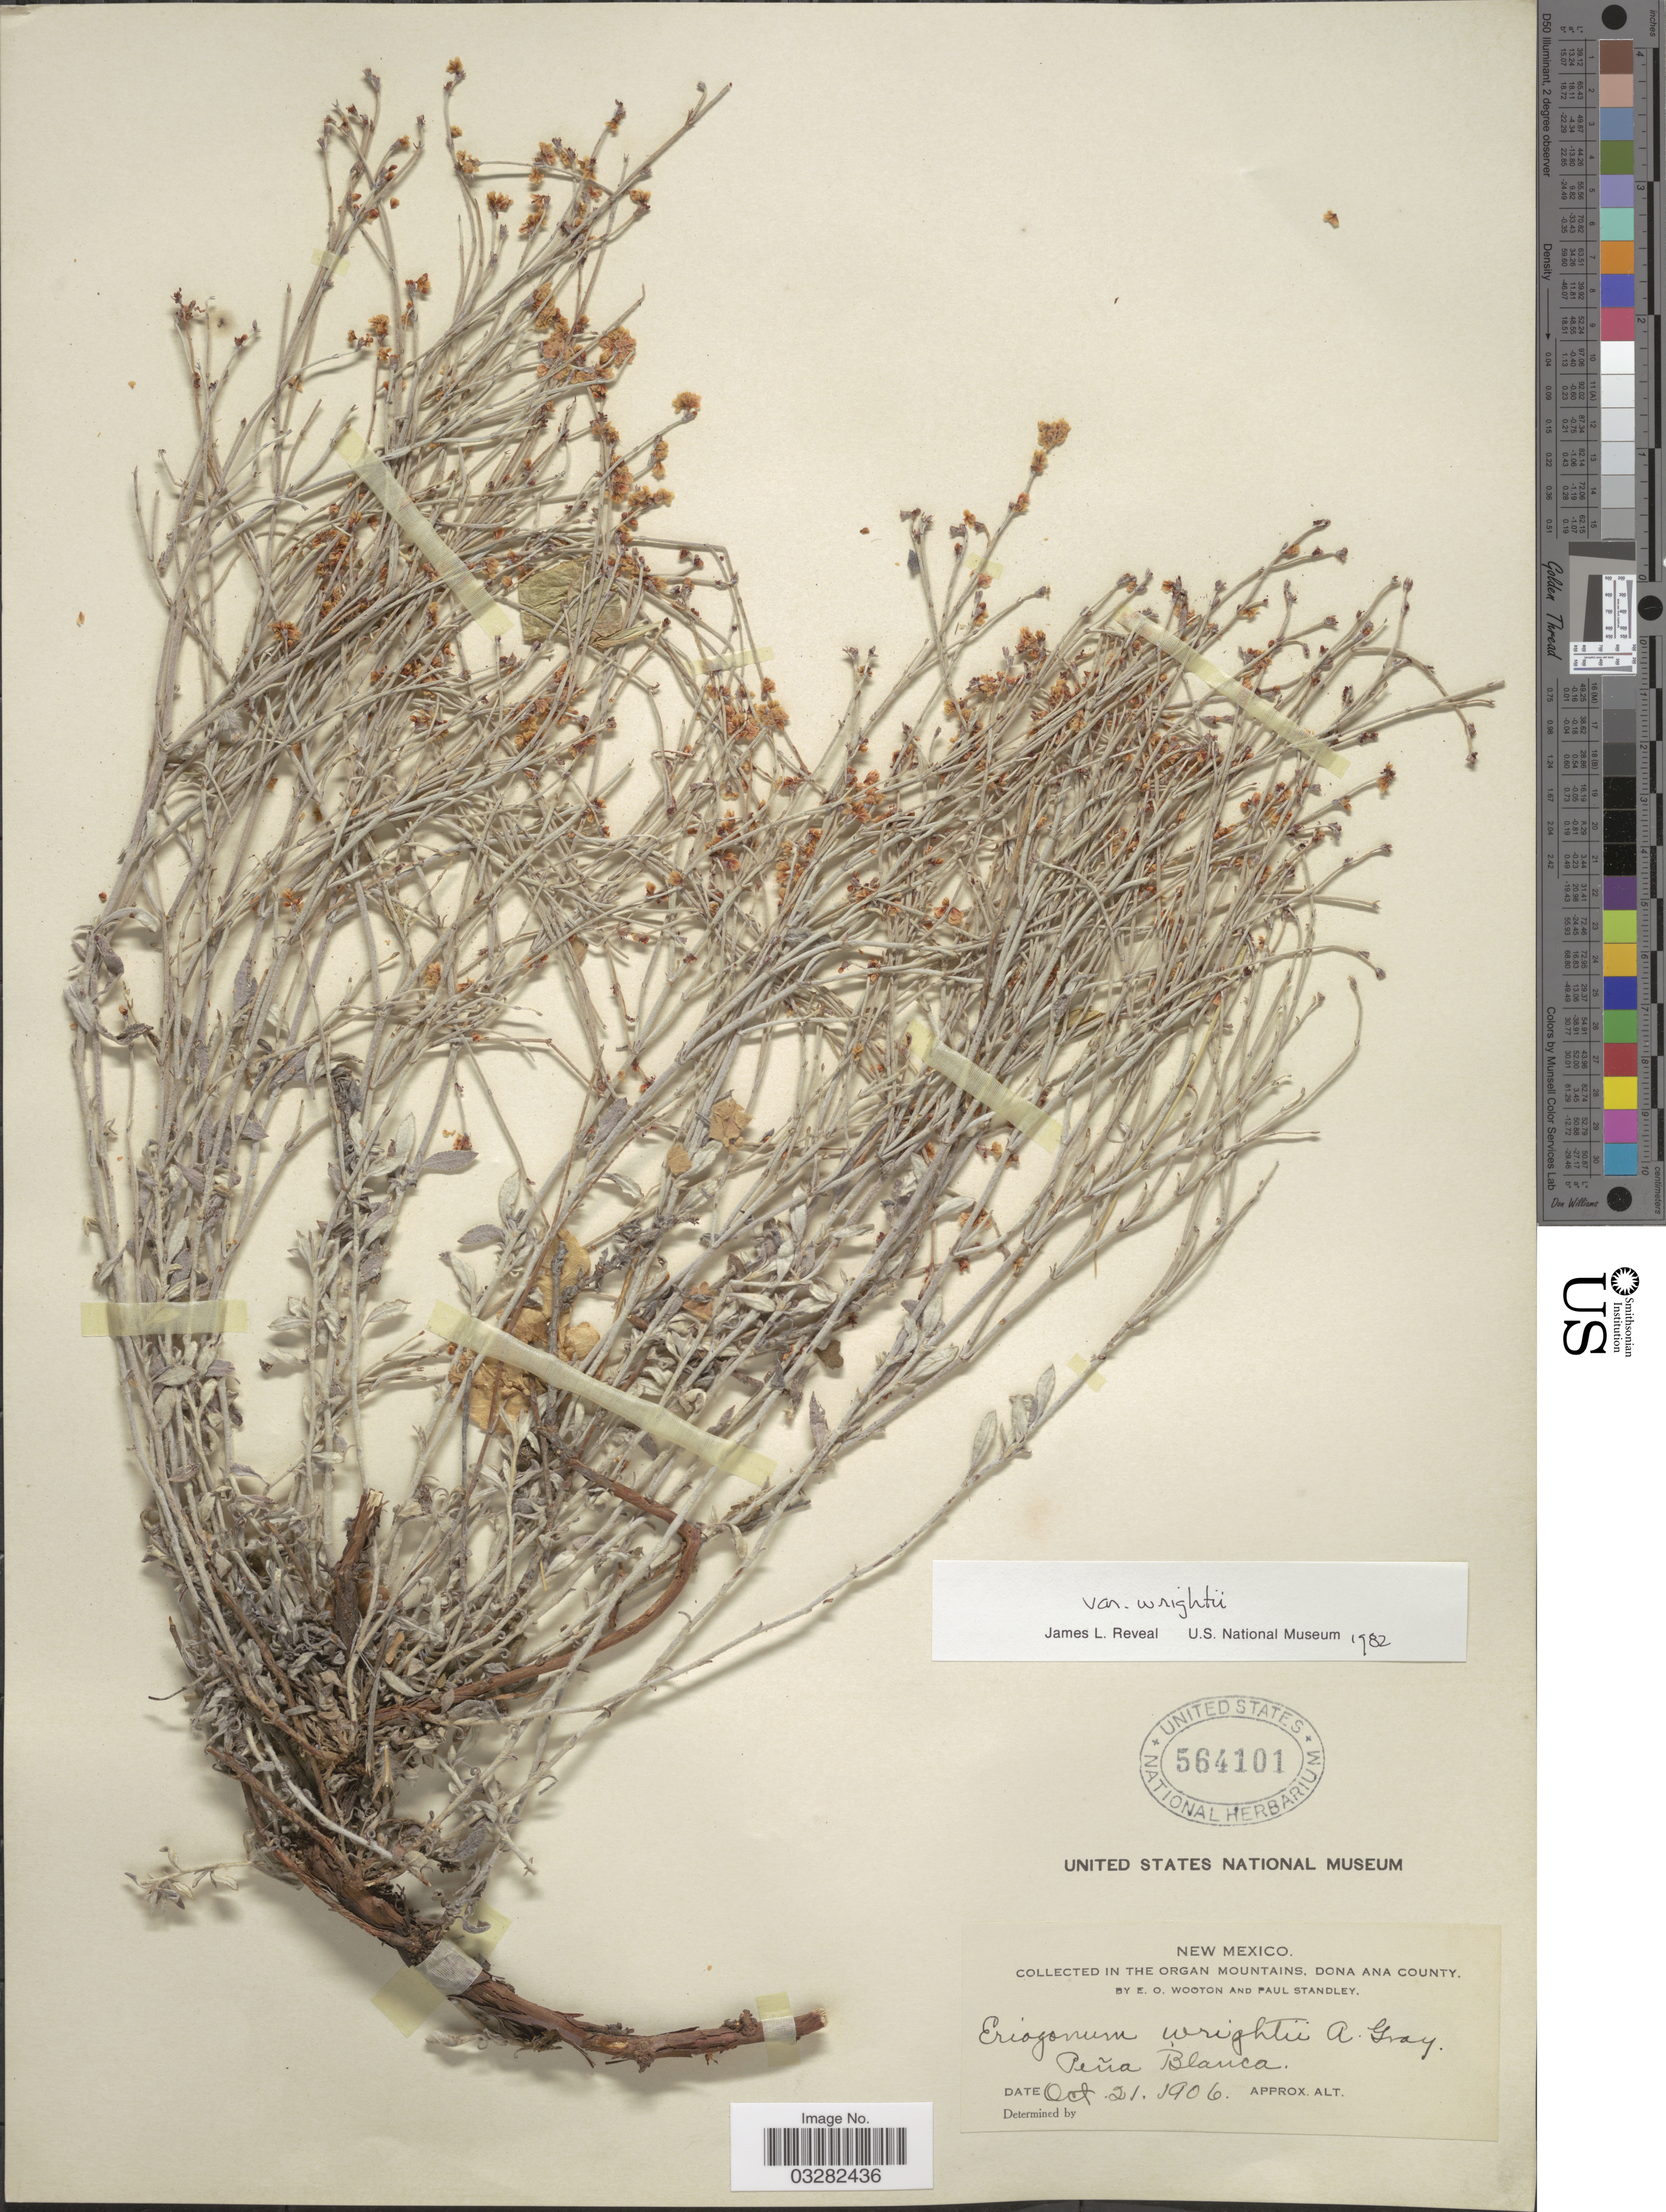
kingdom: Plantae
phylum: Tracheophyta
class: Magnoliopsida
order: Caryophyllales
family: Polygonaceae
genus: Eriogonum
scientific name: Eriogonum wrightii var. wrightii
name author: Torr. ex Benth.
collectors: E. O. Wooton & P. C. Standley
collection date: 1906-10-21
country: United States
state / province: New Mexico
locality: In the Organ Mountains, Dona Ana County.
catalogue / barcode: US 564101